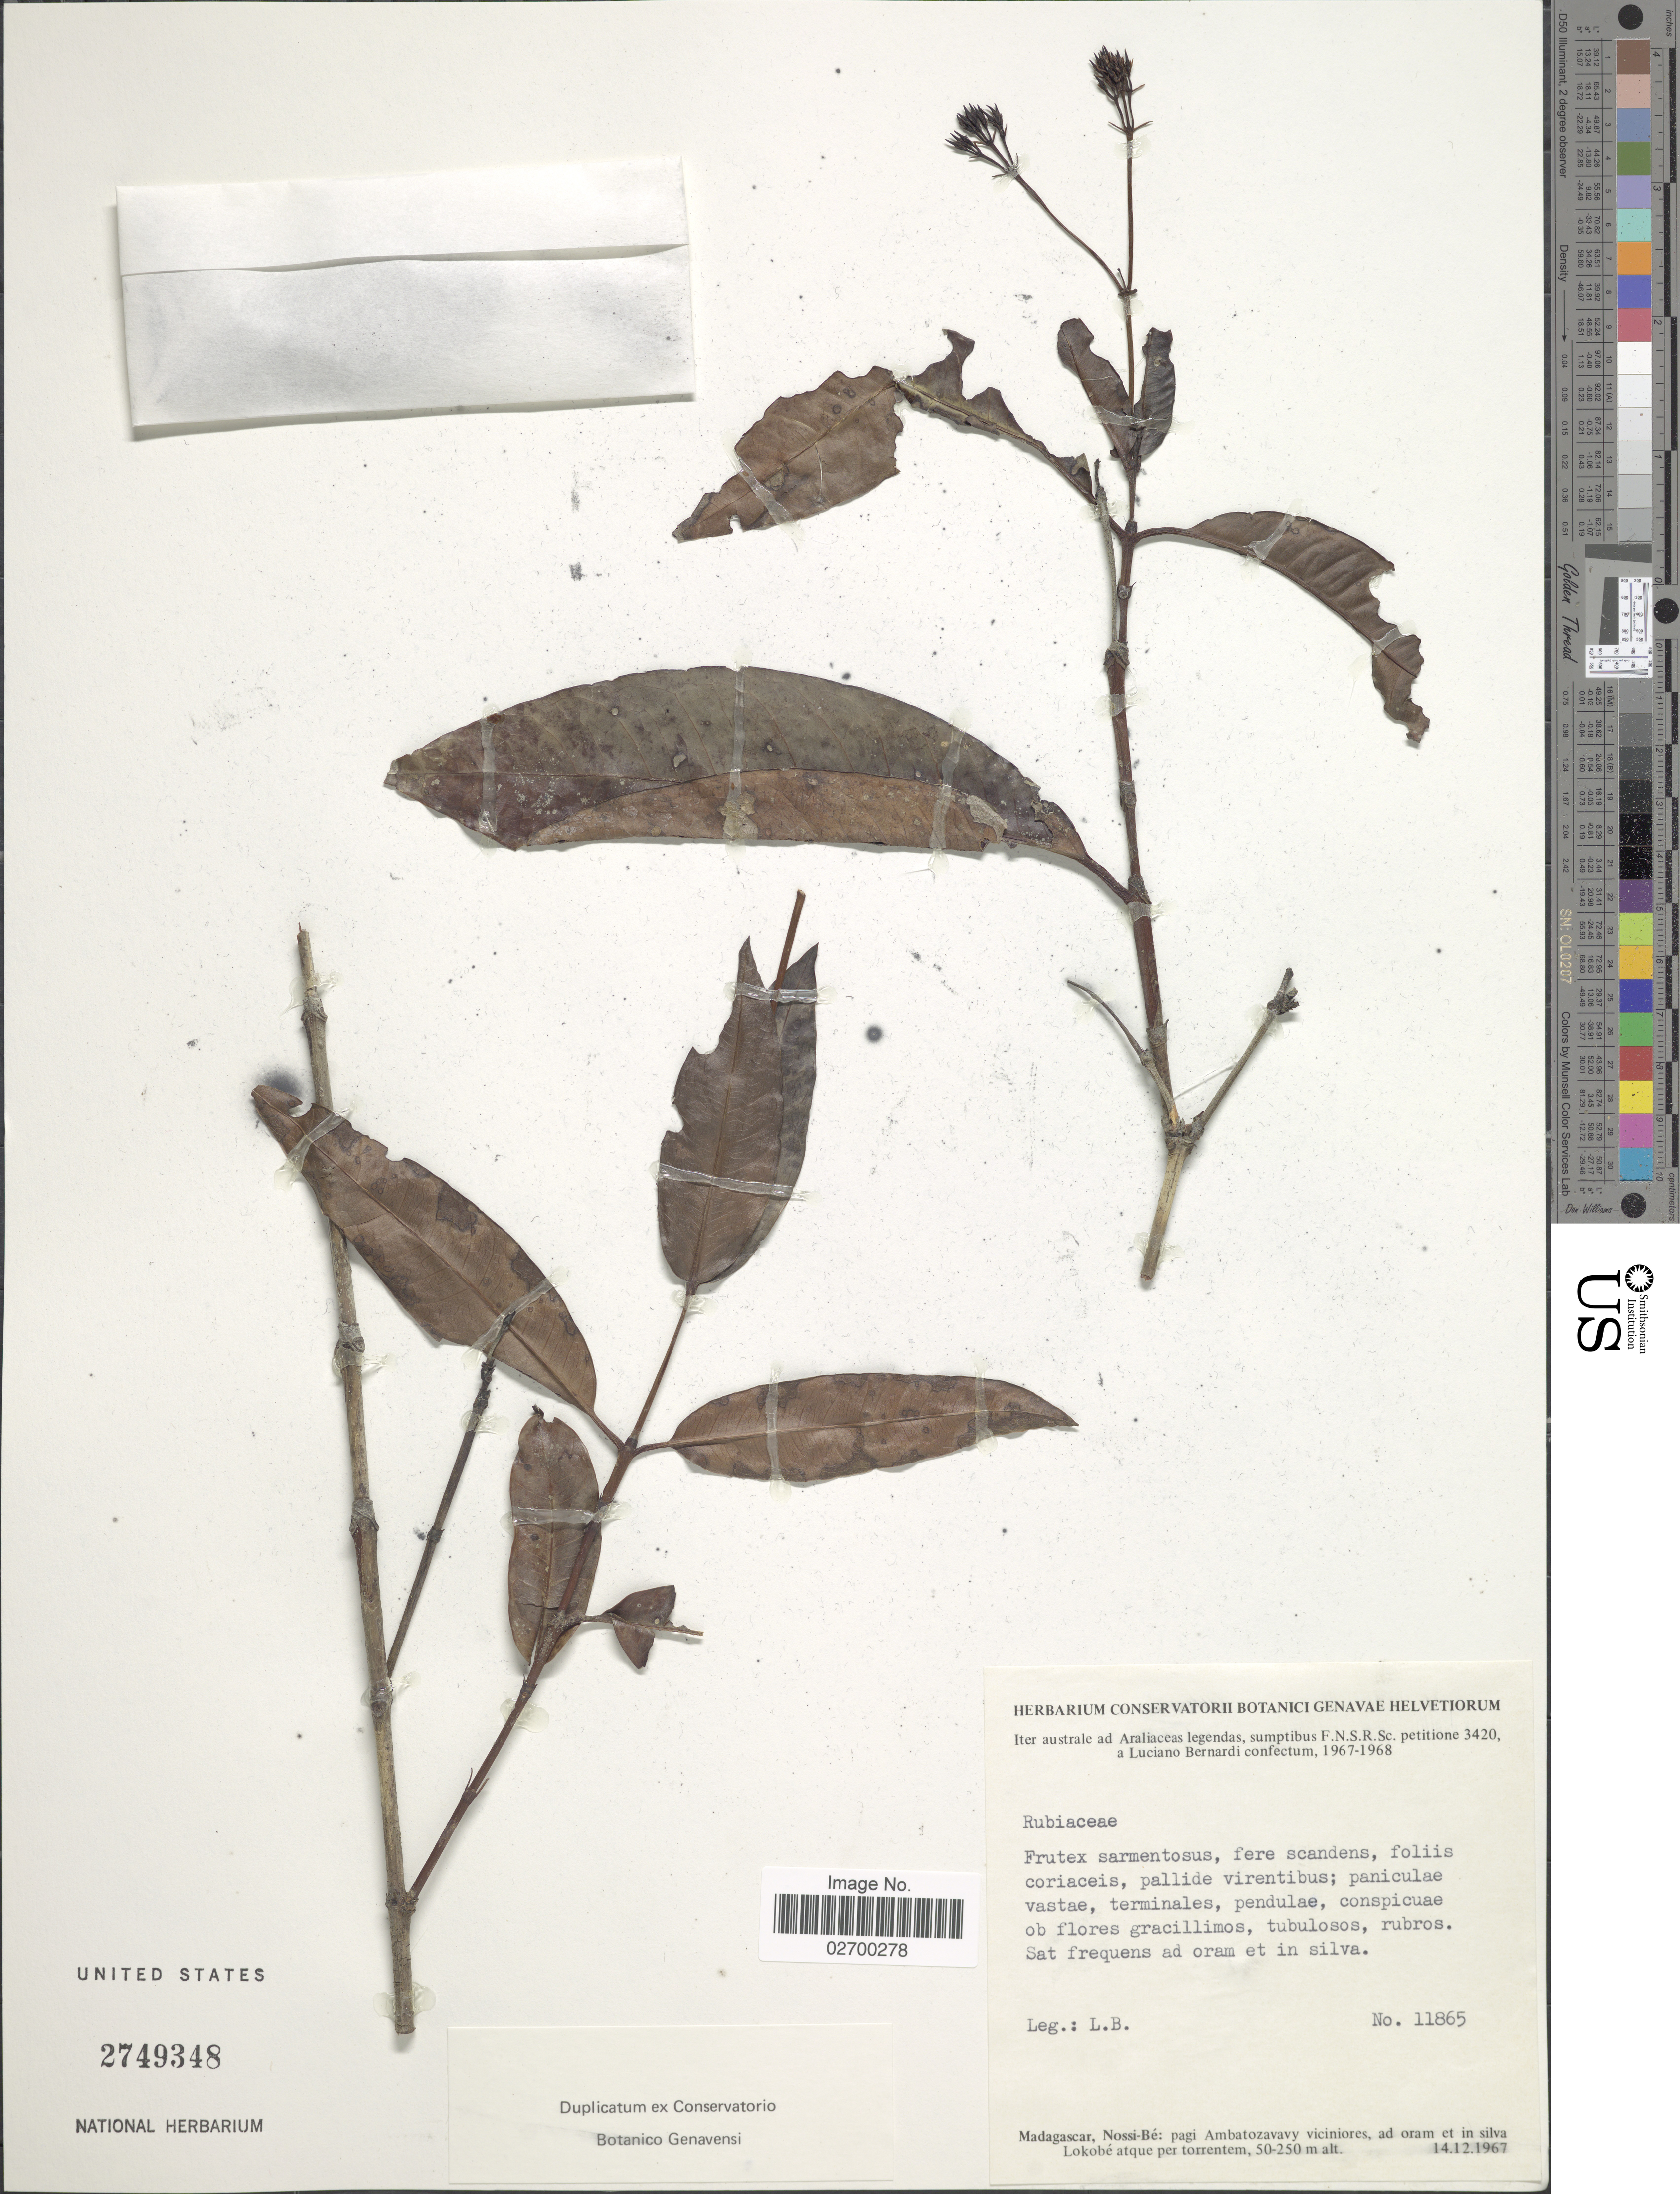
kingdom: Plantae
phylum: Tracheophyta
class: Magnoliopsida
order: Gentianales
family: Rubiaceae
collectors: L. Bernardi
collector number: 11865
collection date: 1967-12-14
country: Madagascar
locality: Nossi-Be: pagi Ambatozavavy viciniores, ad oram et in silva Lokobe atque per torrentem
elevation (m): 50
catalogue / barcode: US 2749348